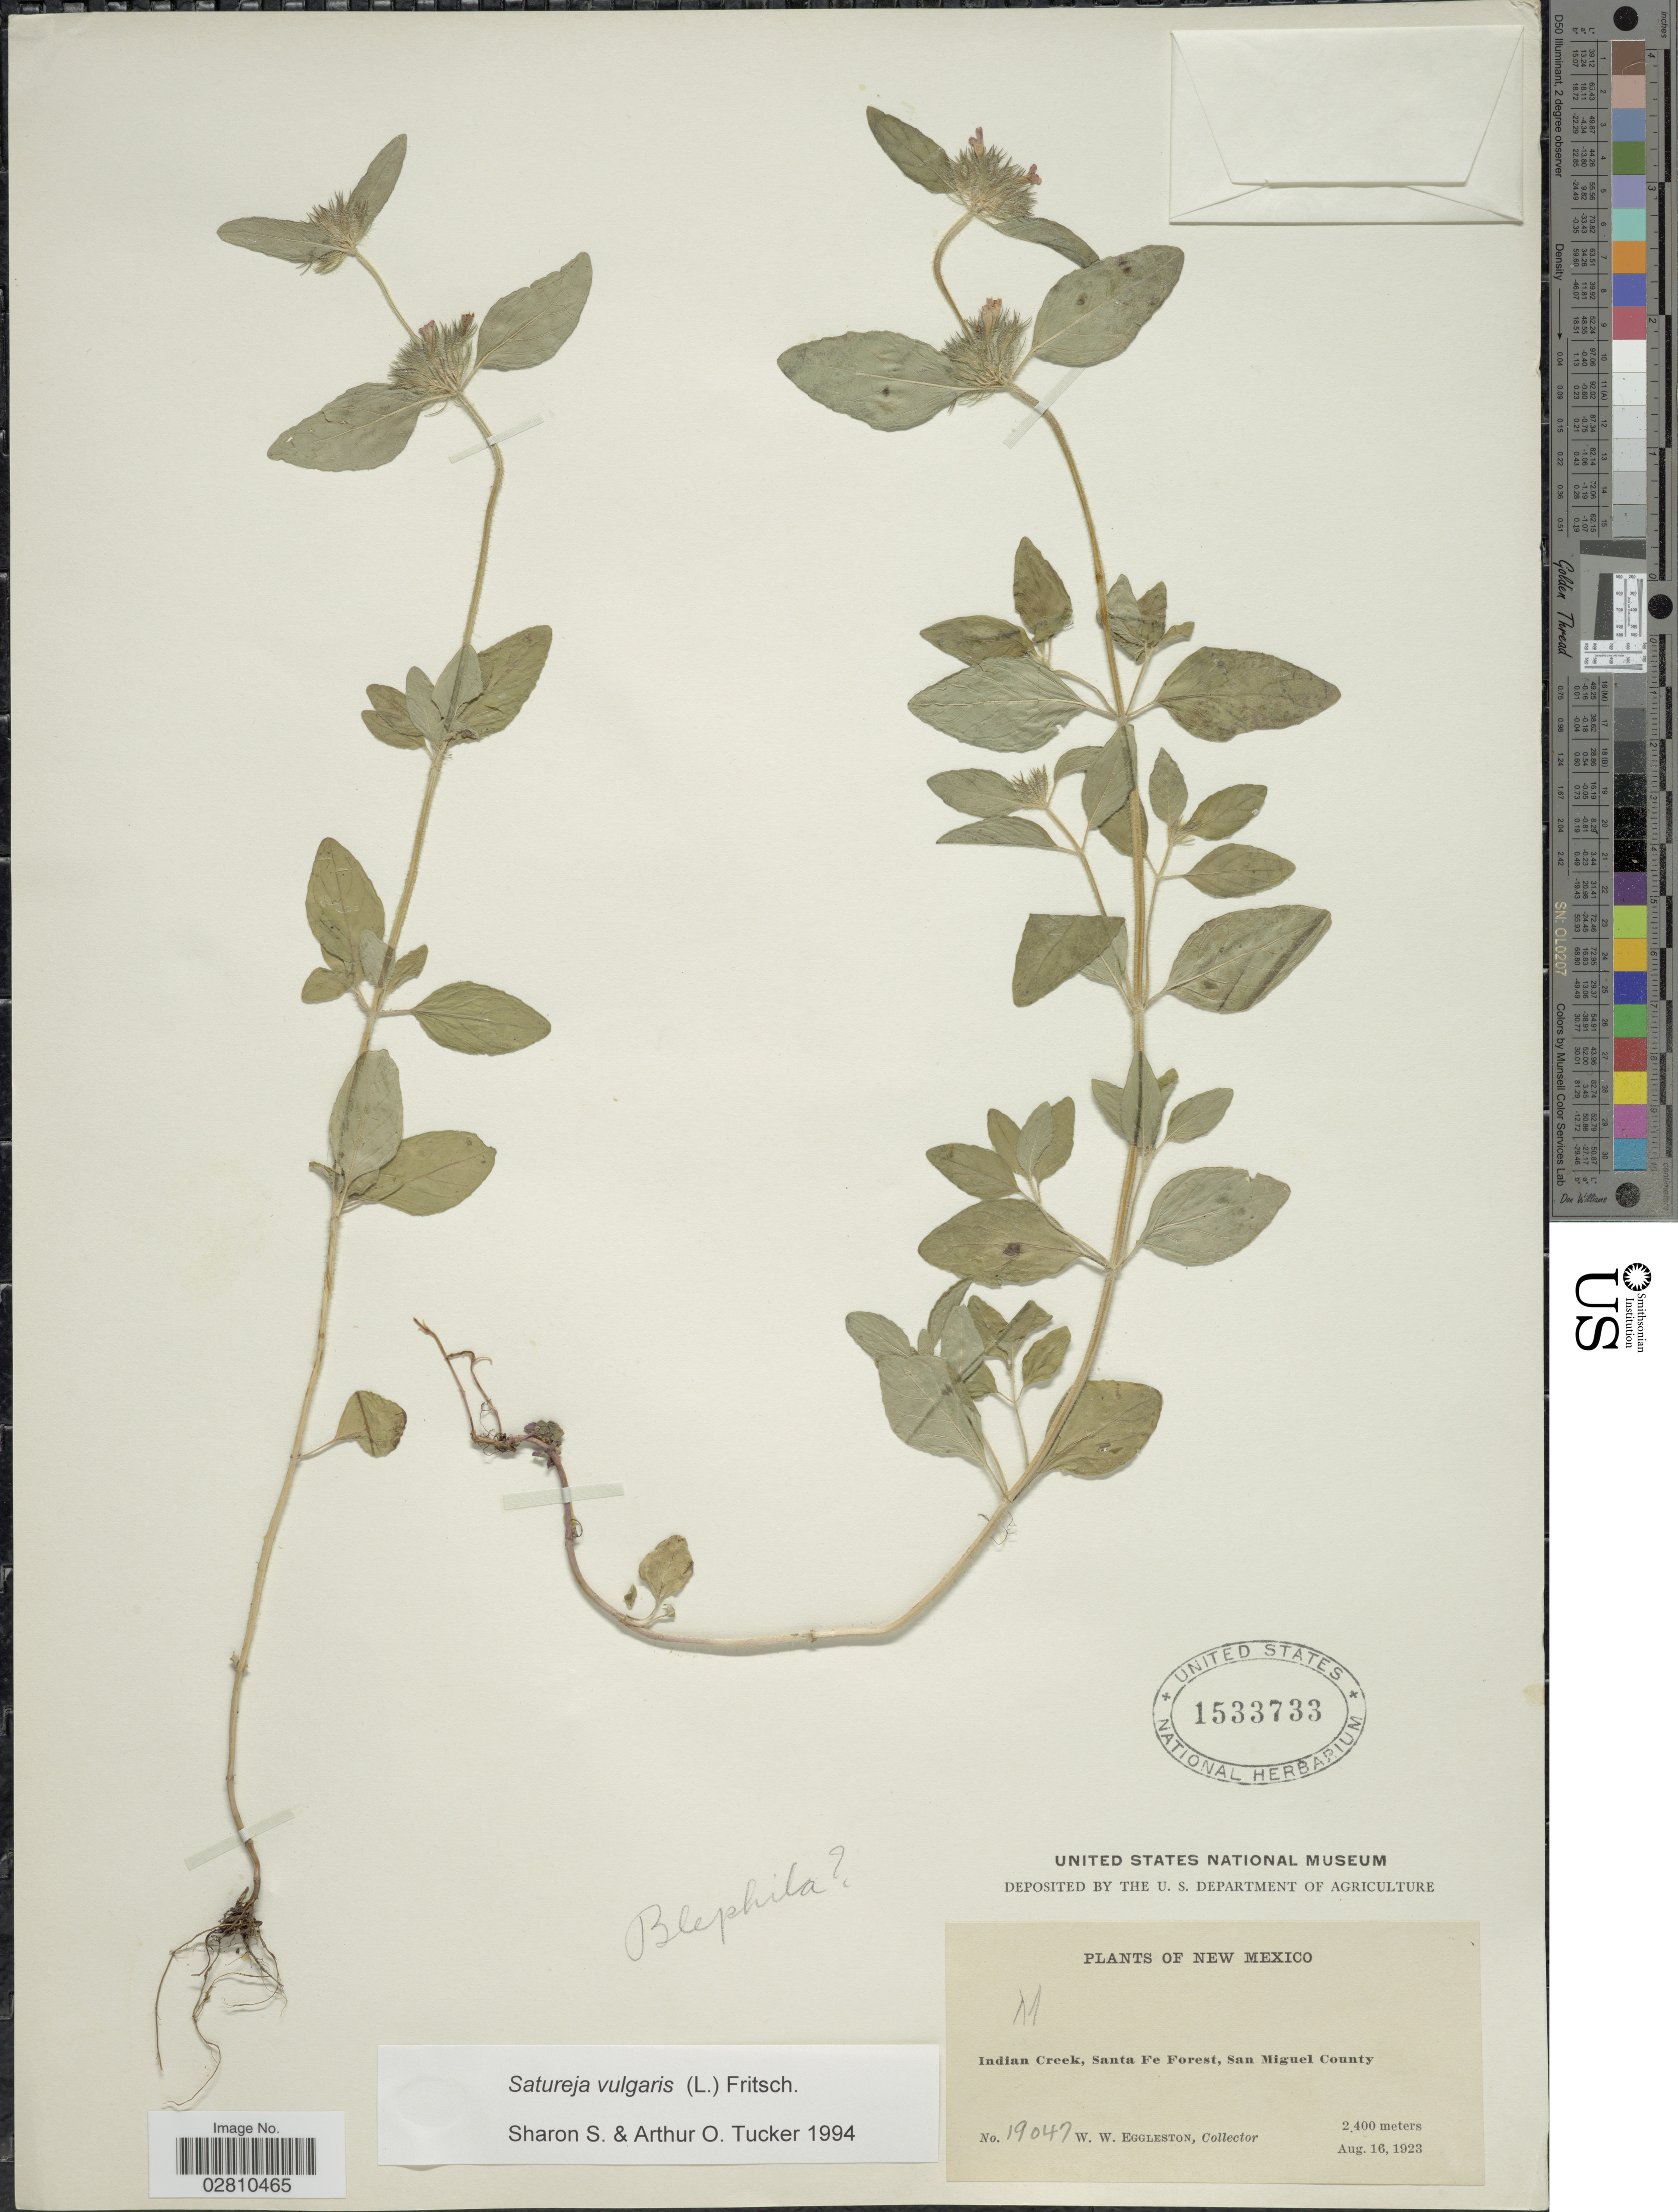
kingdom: Plantae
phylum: Tracheophyta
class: Magnoliopsida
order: Lamiales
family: Lamiaceae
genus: Clinopodium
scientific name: Clinopodium vulgare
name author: L.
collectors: W. W. Eggleston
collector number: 19047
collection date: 1923-08-16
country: United States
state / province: New Mexico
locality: Indian Creek, Santa Fe Forest, San Miguel County.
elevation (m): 2400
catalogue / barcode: US 1533733